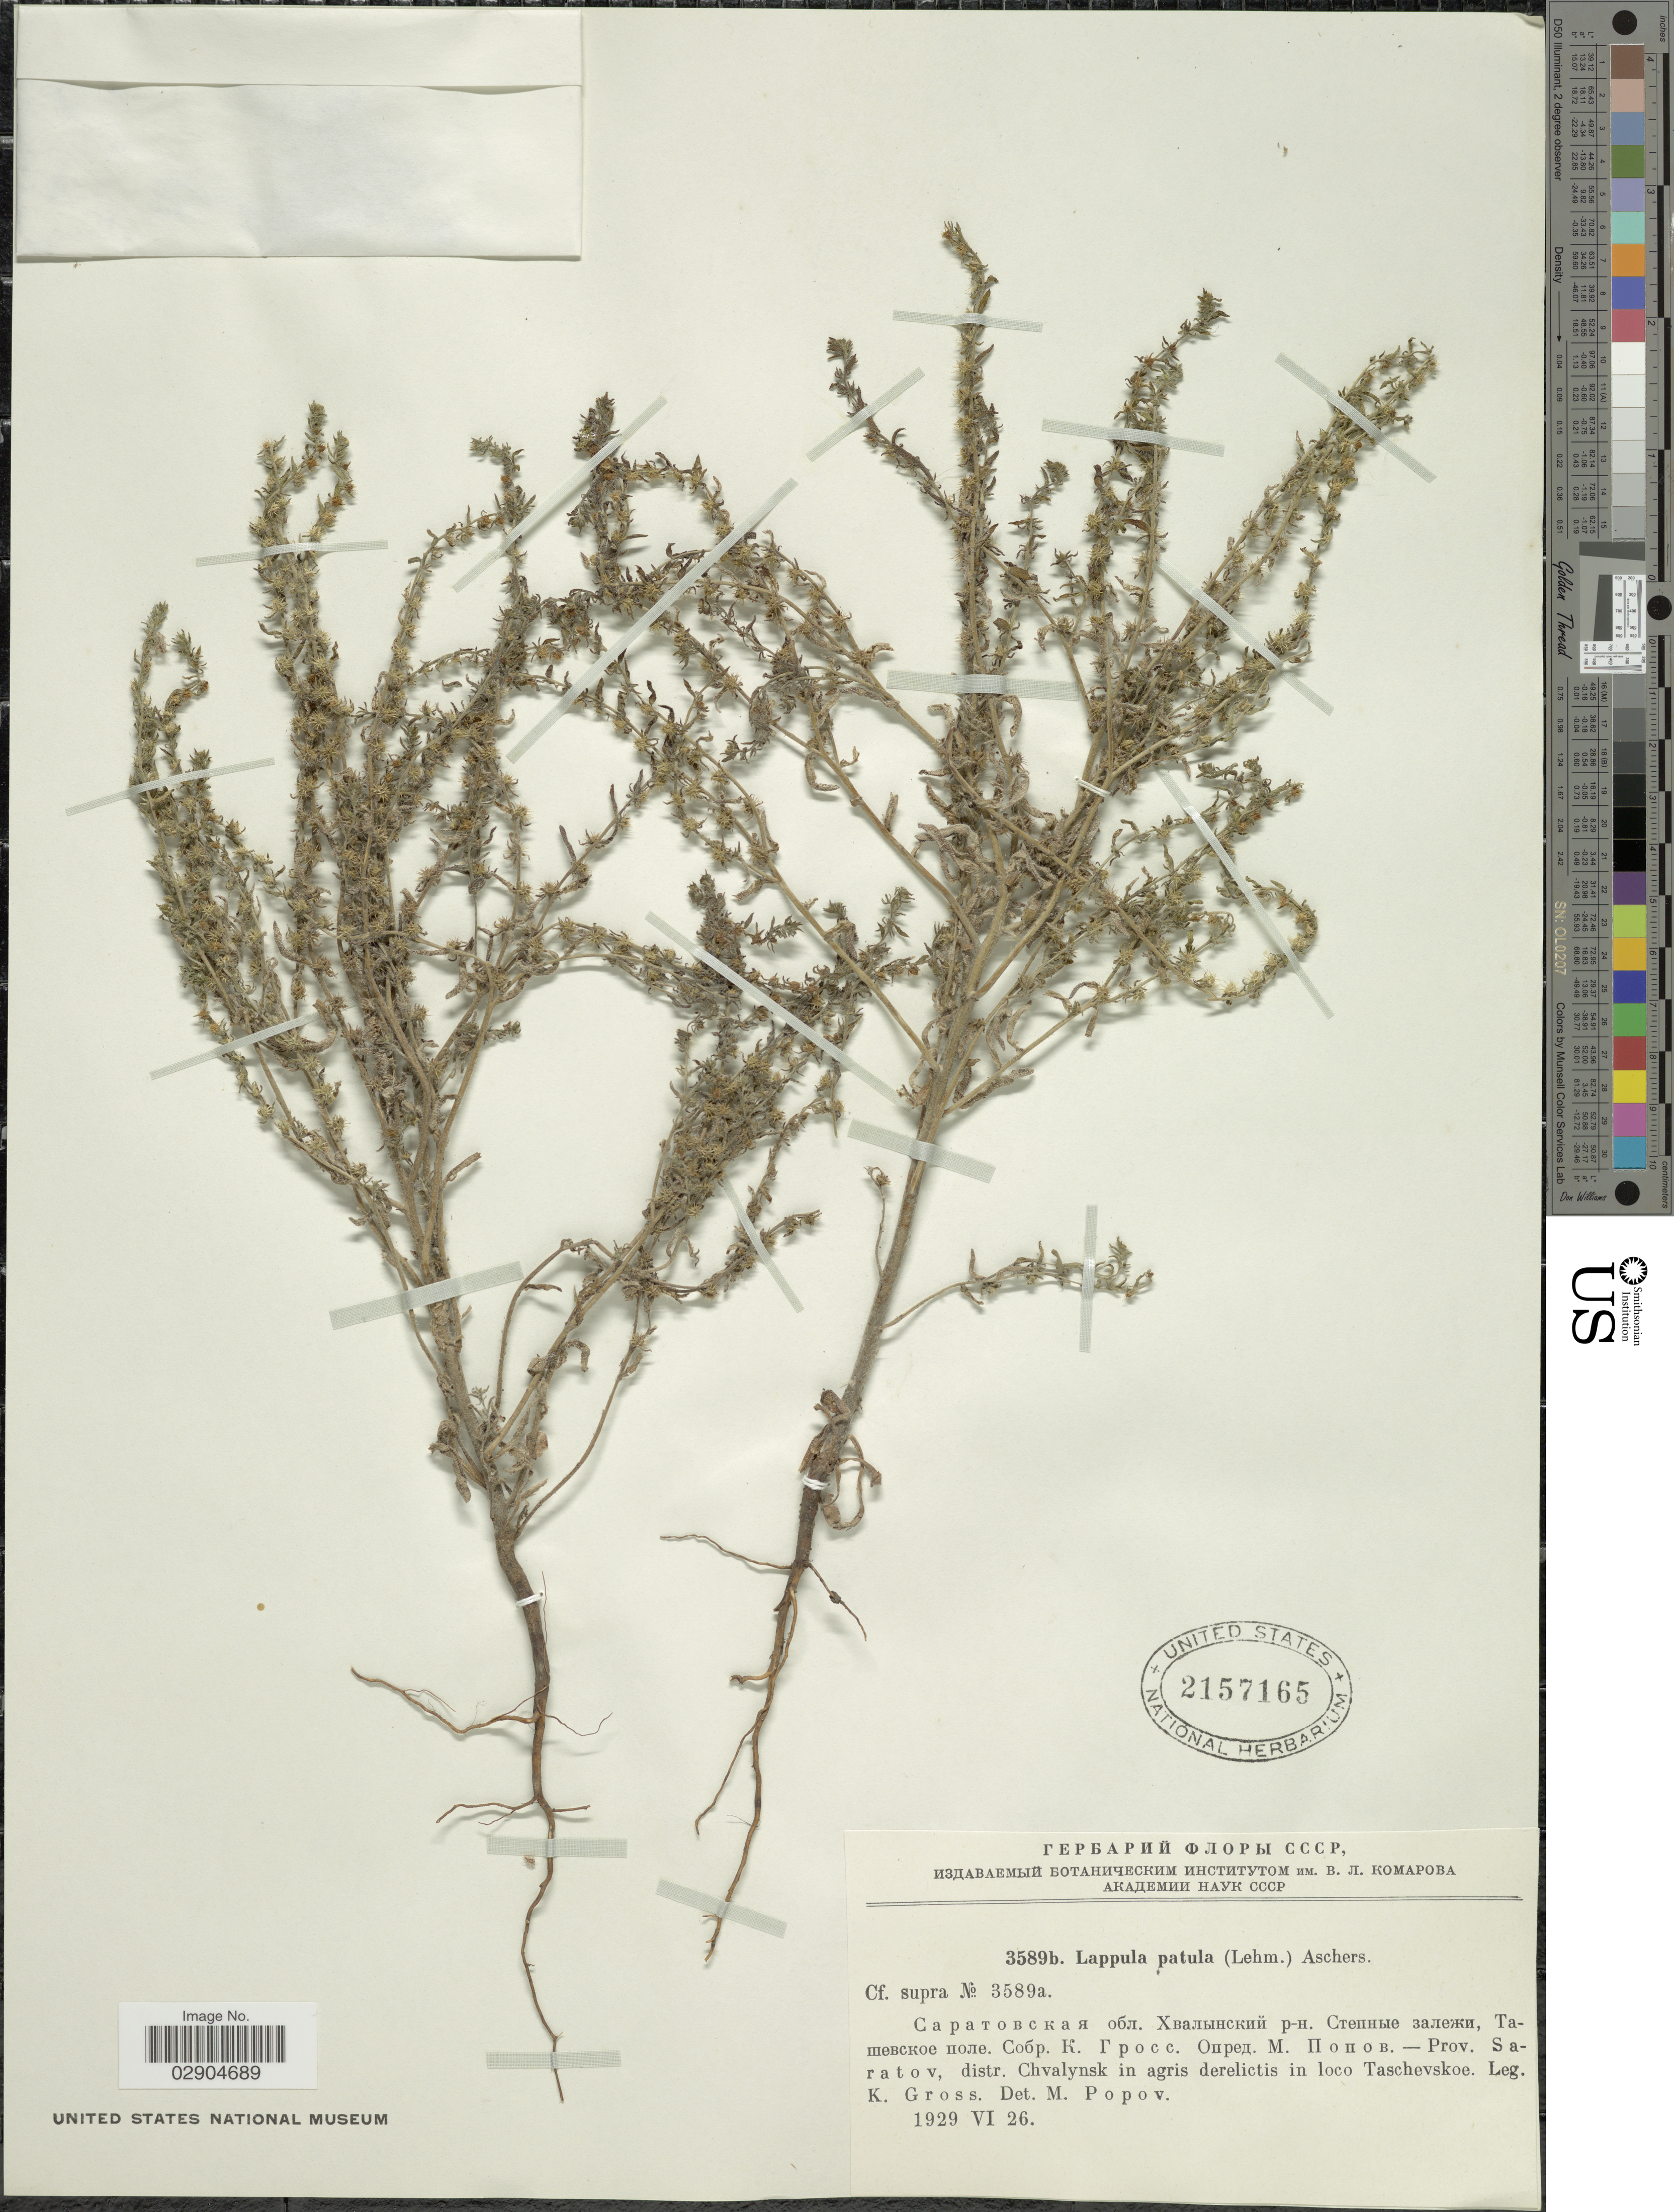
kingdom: Plantae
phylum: Tracheophyta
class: Magnoliopsida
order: Boraginales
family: Boraginaceae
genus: Lappula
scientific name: Lappula marginata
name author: (M. Bieb.) Gürke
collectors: K. Gross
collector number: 3589b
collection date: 1929-06-26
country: Russian Federation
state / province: Saratov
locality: Prov. Saratov, distr. Chvalynsk in agris derelictis in loco Taschevskoe.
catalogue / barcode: US 2157165